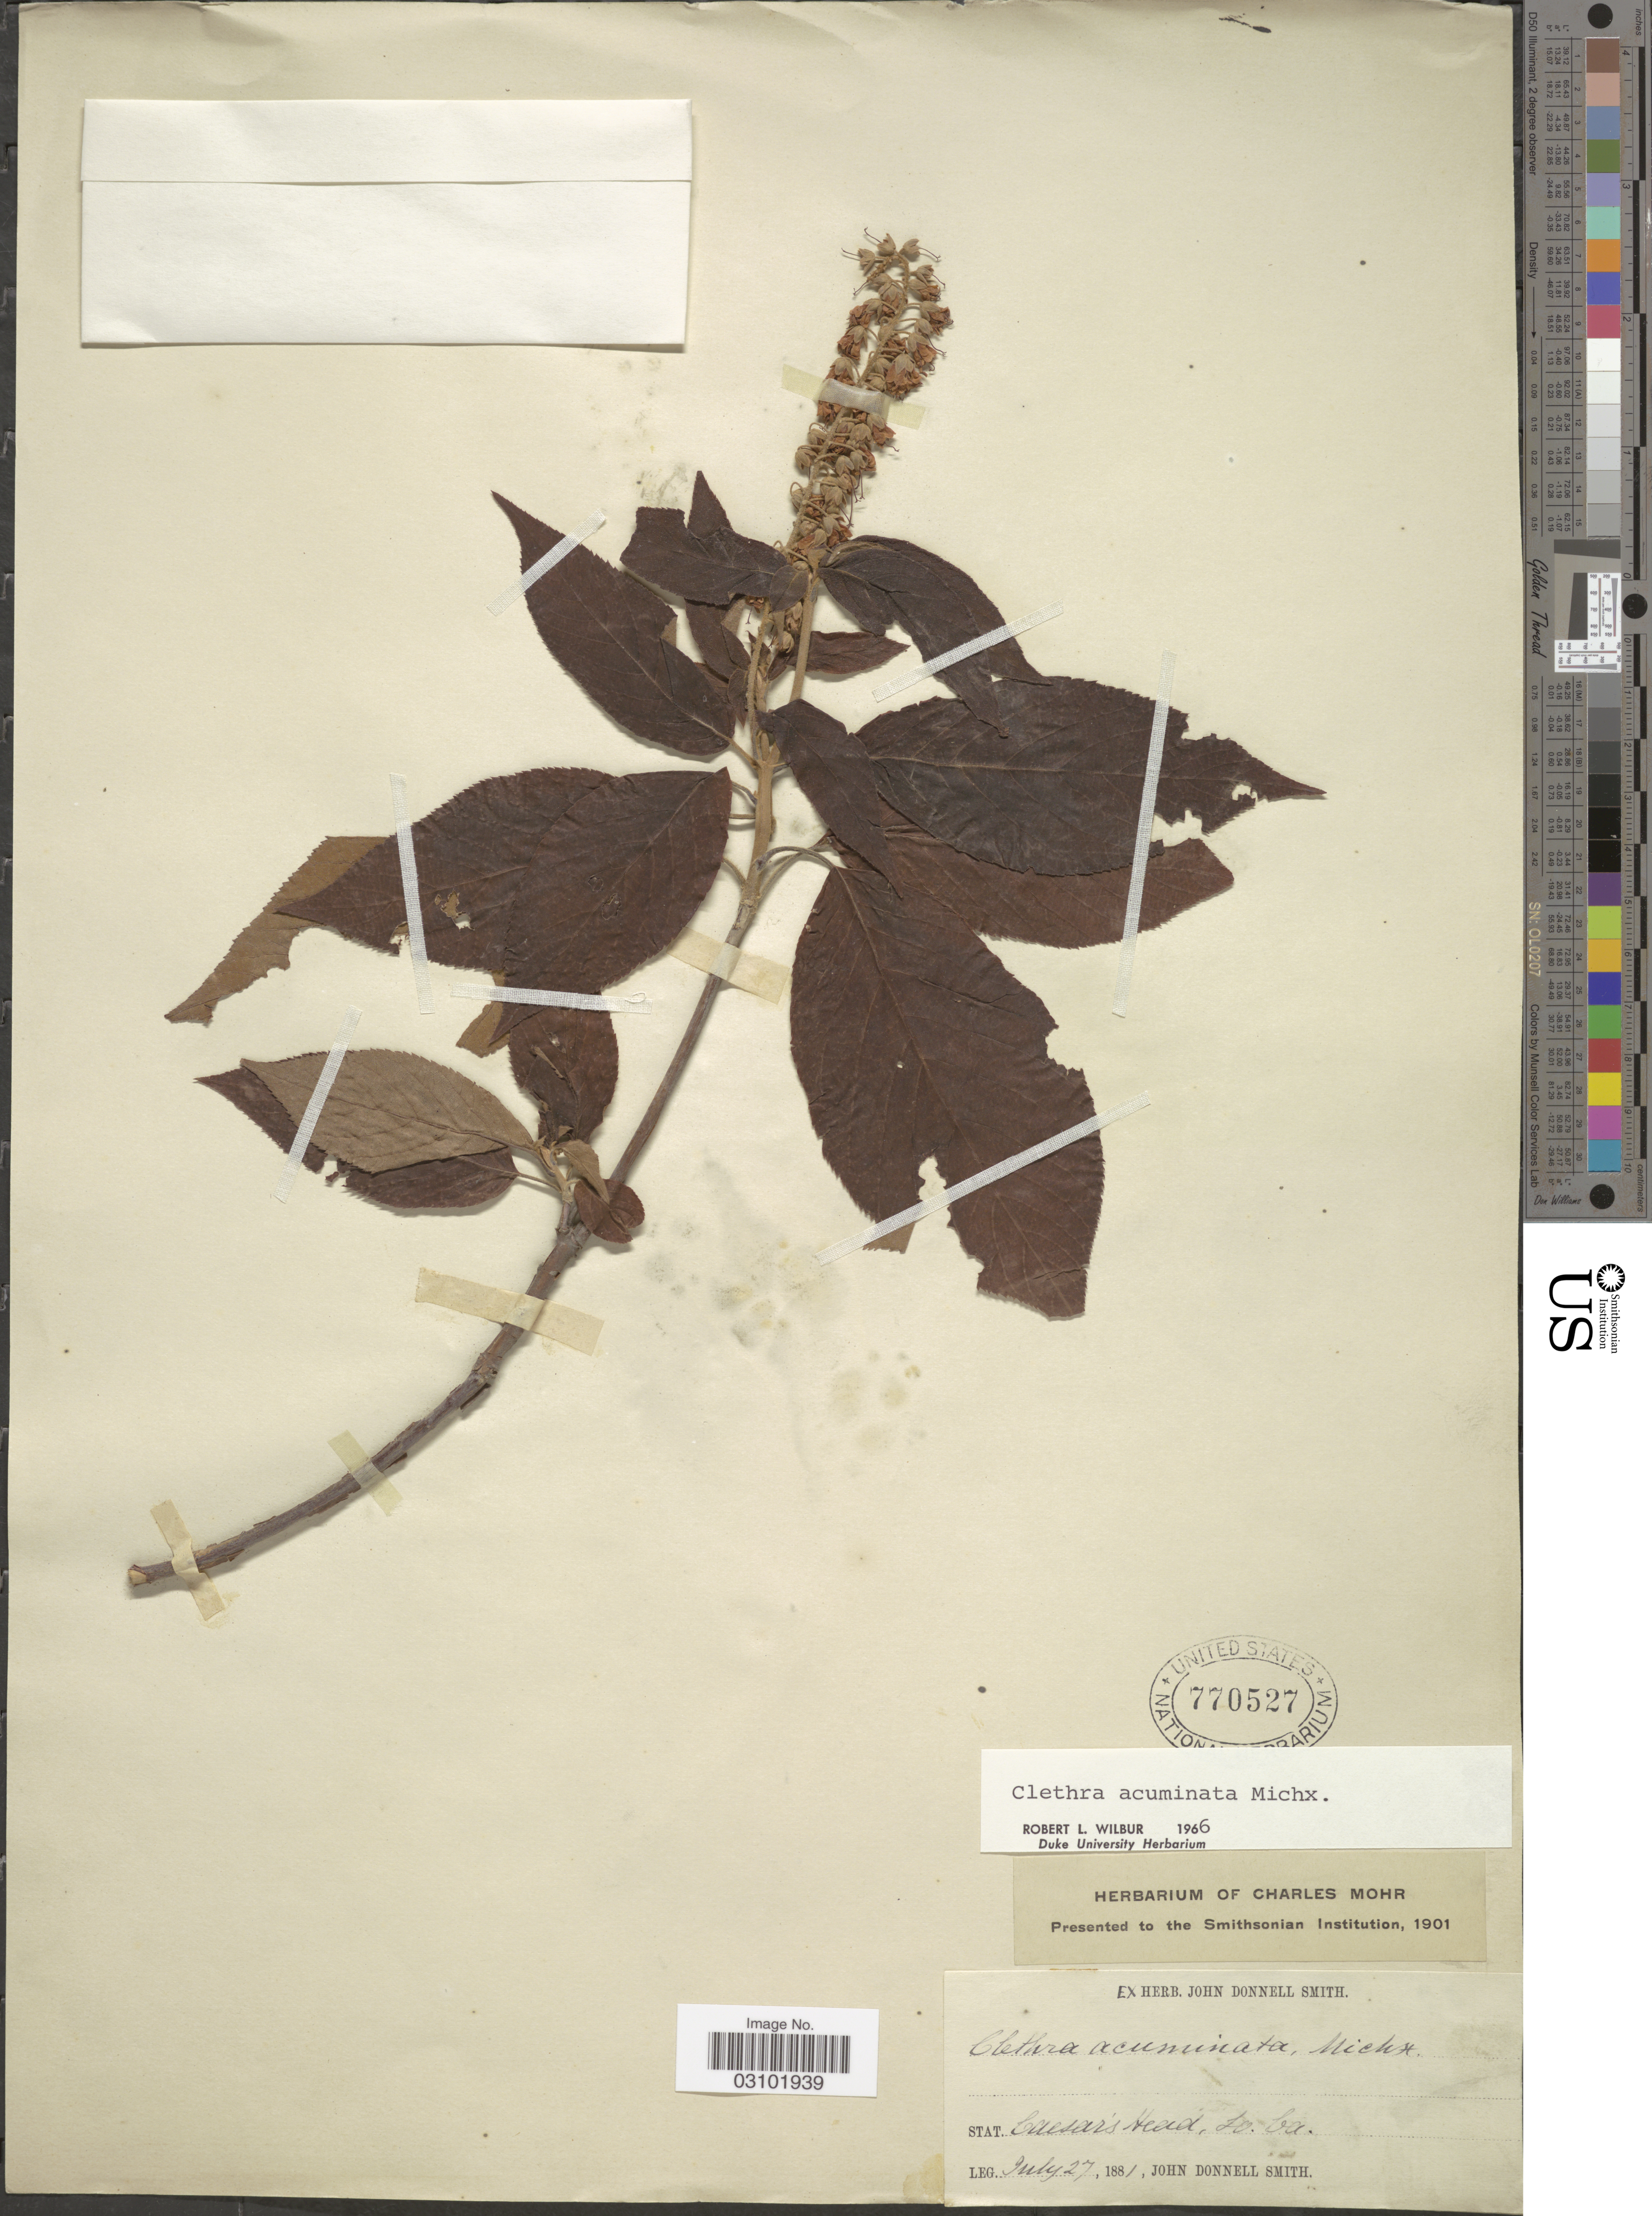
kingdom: Plantae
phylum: Tracheophyta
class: Magnoliopsida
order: Ericales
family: Clethraceae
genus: Clethra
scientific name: Clethra acuminata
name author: Michx.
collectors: J. Donnell Smith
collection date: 1881-07-27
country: United States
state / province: South Carolina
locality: Stat. Caesar's Head.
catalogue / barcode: US 770527